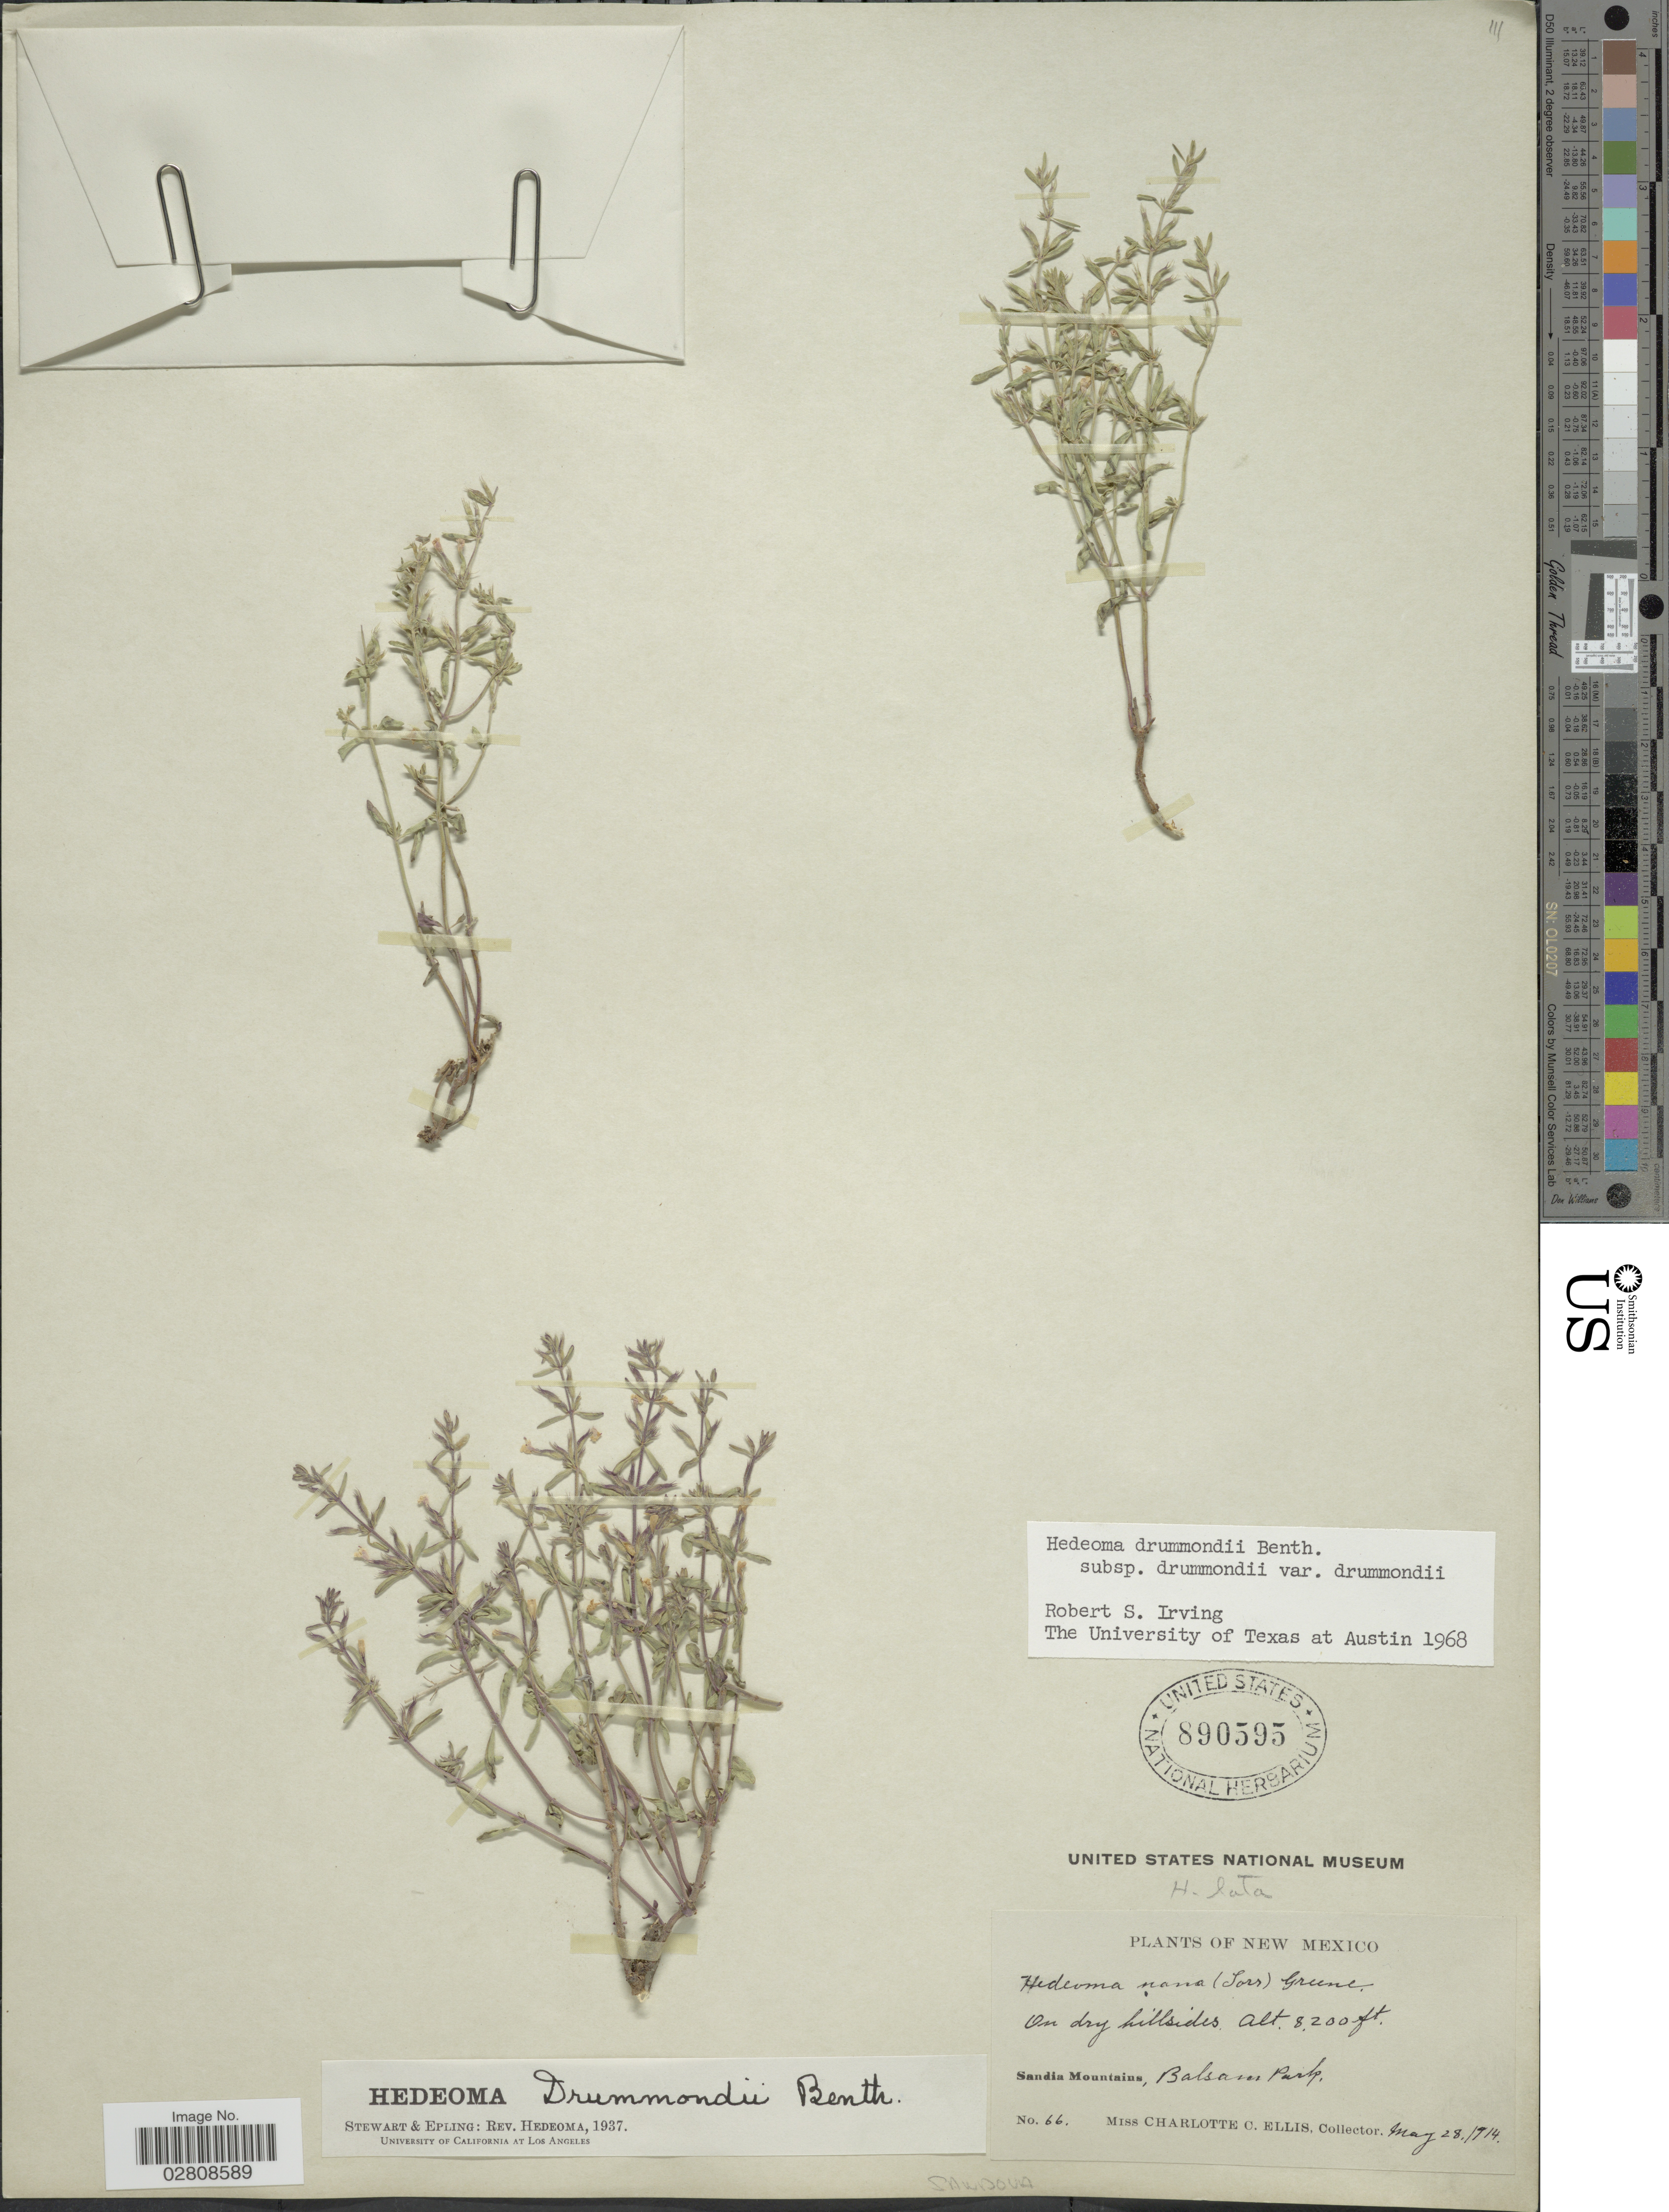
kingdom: Plantae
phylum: Tracheophyta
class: Magnoliopsida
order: Lamiales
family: Lamiaceae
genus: Hedeoma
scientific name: Hedeoma drummondii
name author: Benth.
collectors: C. C. Ellis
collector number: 66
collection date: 1914-05-28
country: United States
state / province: New Mexico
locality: On dry hillsides. Sandia Mountains, Balsam Park. Sandoval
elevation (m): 2499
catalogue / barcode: US 890595